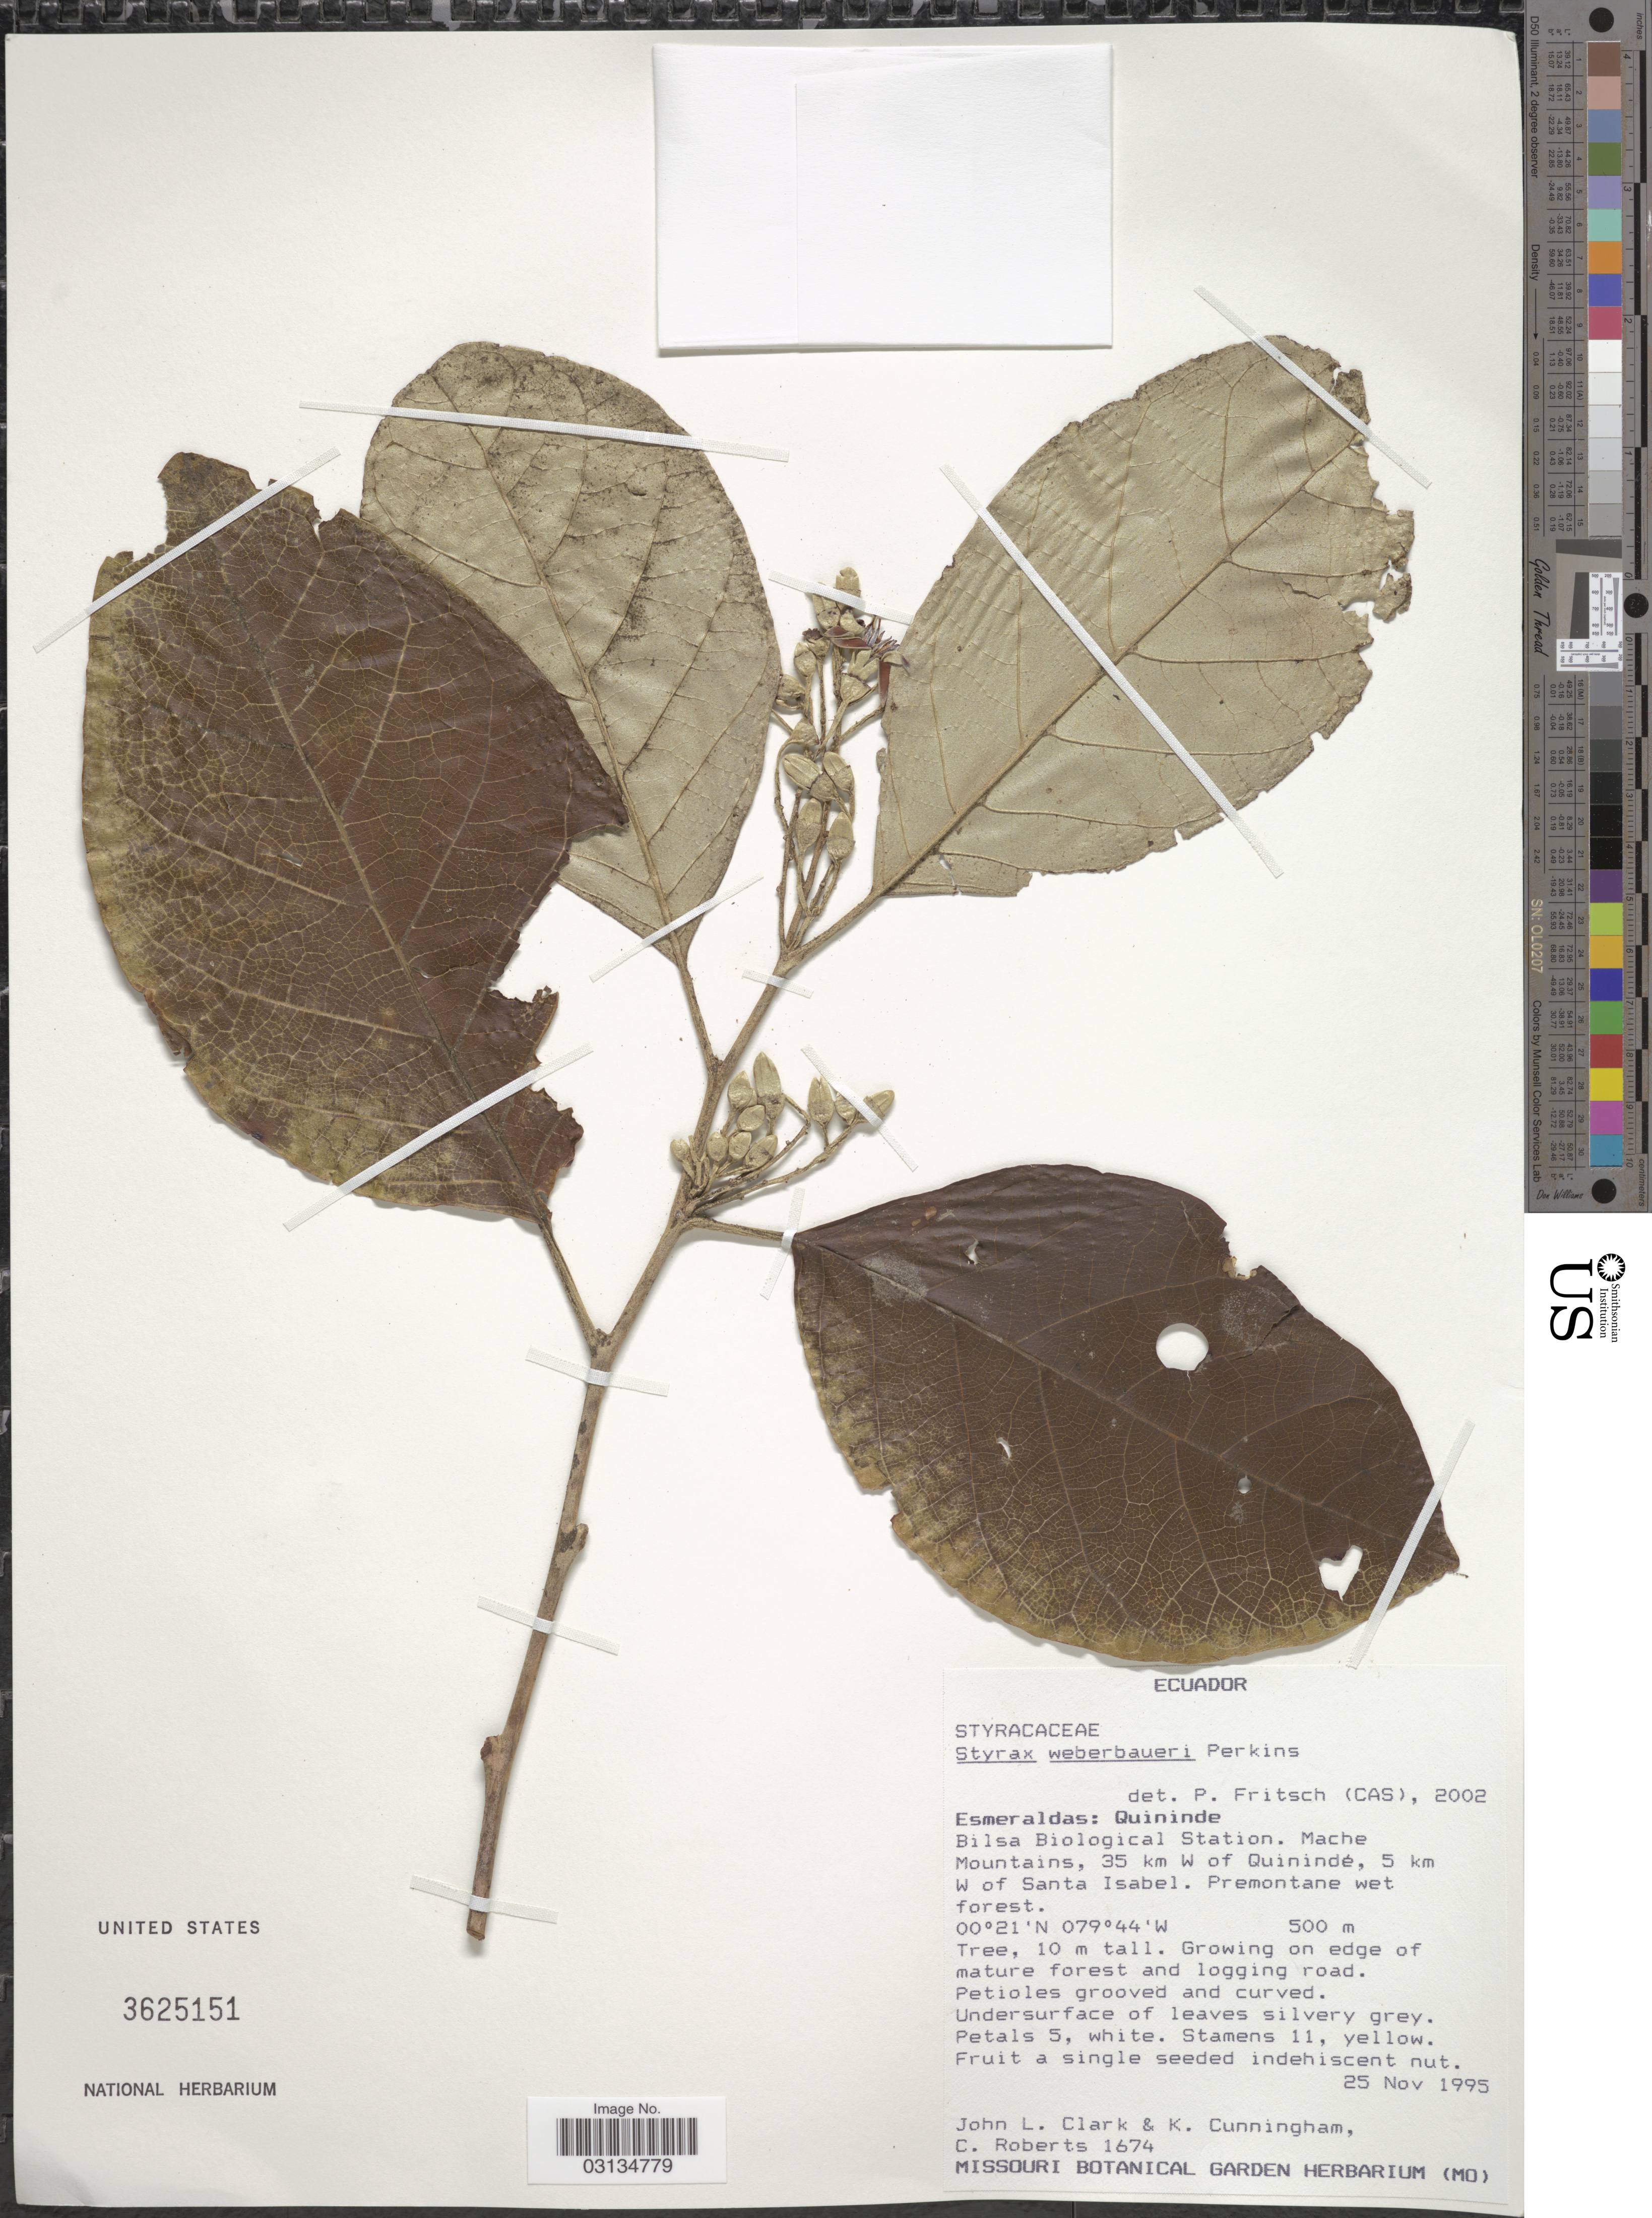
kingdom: Plantae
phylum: Tracheophyta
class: Magnoliopsida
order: Ericales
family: Styracaceae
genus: Styrax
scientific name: Styrax weberbaueri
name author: Perkins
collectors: J. L. Clark, K. Cunningham & C. Roberts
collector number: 1674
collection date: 1995-11-25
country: Ecuador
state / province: Esmeraldas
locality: Quininde, Bilsa Biological Station. Mache Mountains, 35 km W of Quinindé, 5 km W of Santa Isabel.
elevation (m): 500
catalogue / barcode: US 3625151